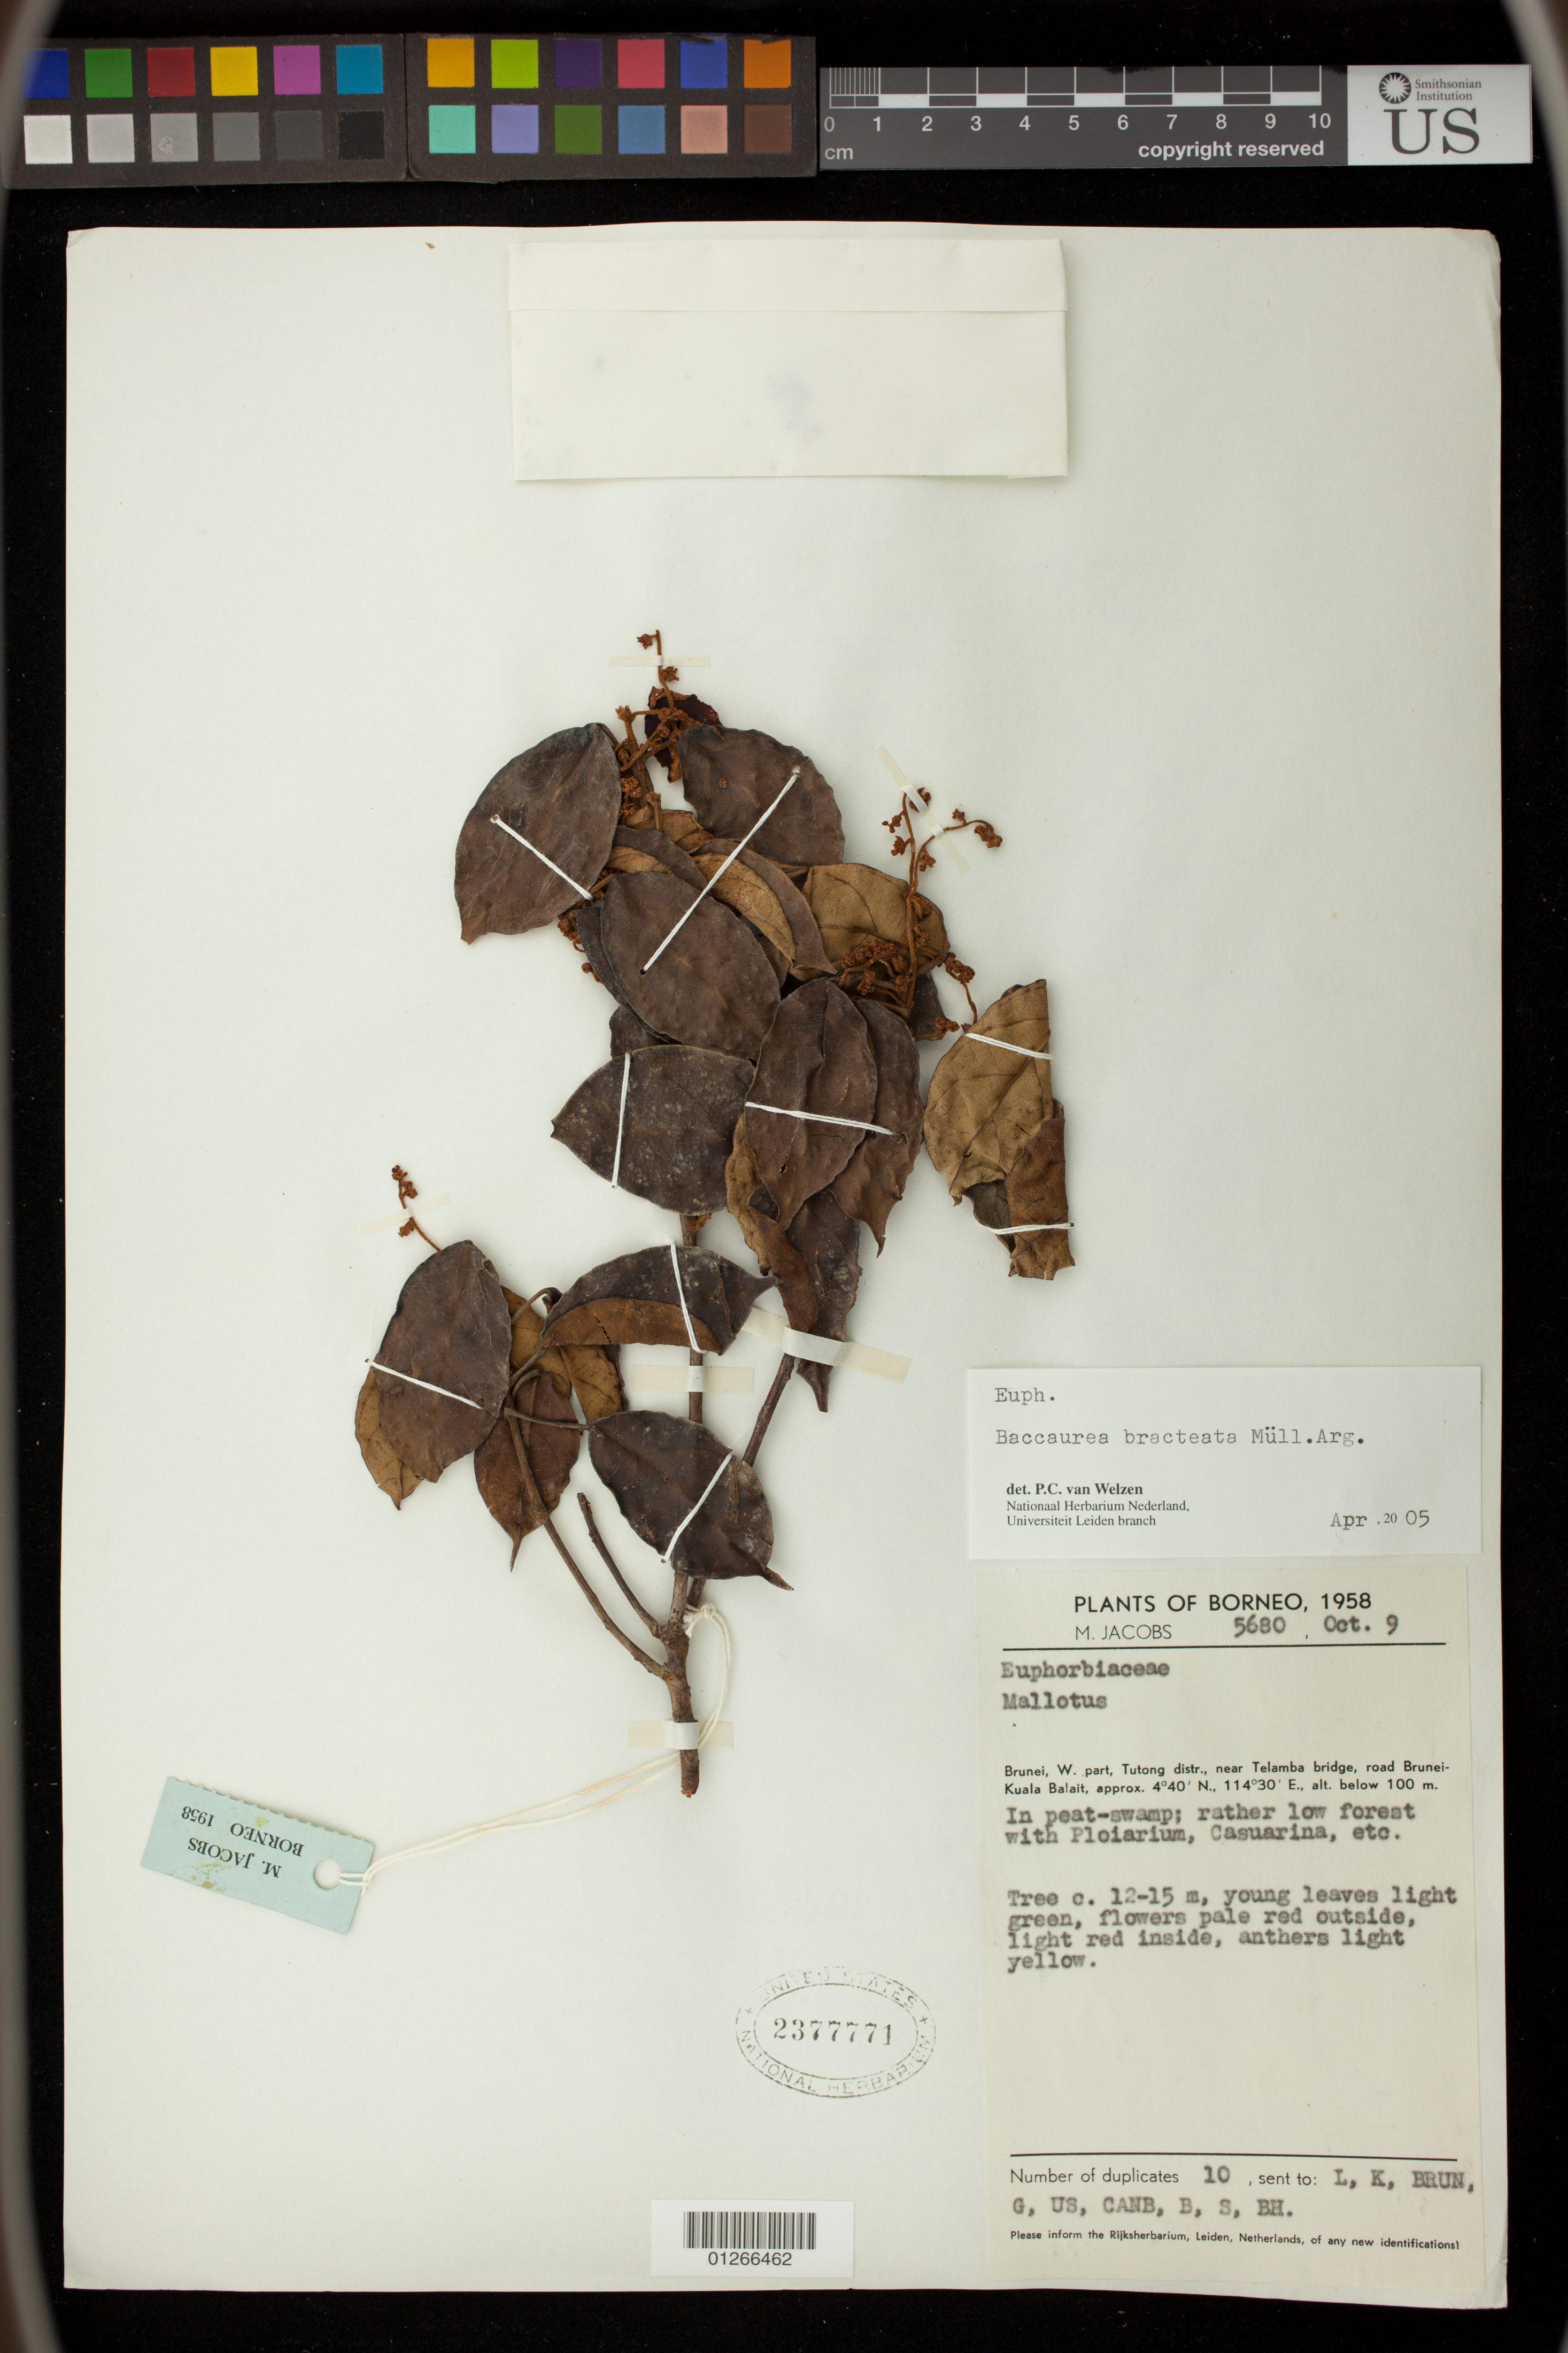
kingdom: Plantae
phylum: Tracheophyta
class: Magnoliopsida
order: Malpighiales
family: Phyllanthaceae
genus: Baccaurea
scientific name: Baccaurea bracteata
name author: Müll. Arg.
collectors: M. Jacobs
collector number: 5680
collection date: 1958-10-09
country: Brunei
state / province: Tutong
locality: Borneo. W. Brunei, near Telamba bridge, road Brunei-Kuala Balait.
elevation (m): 0